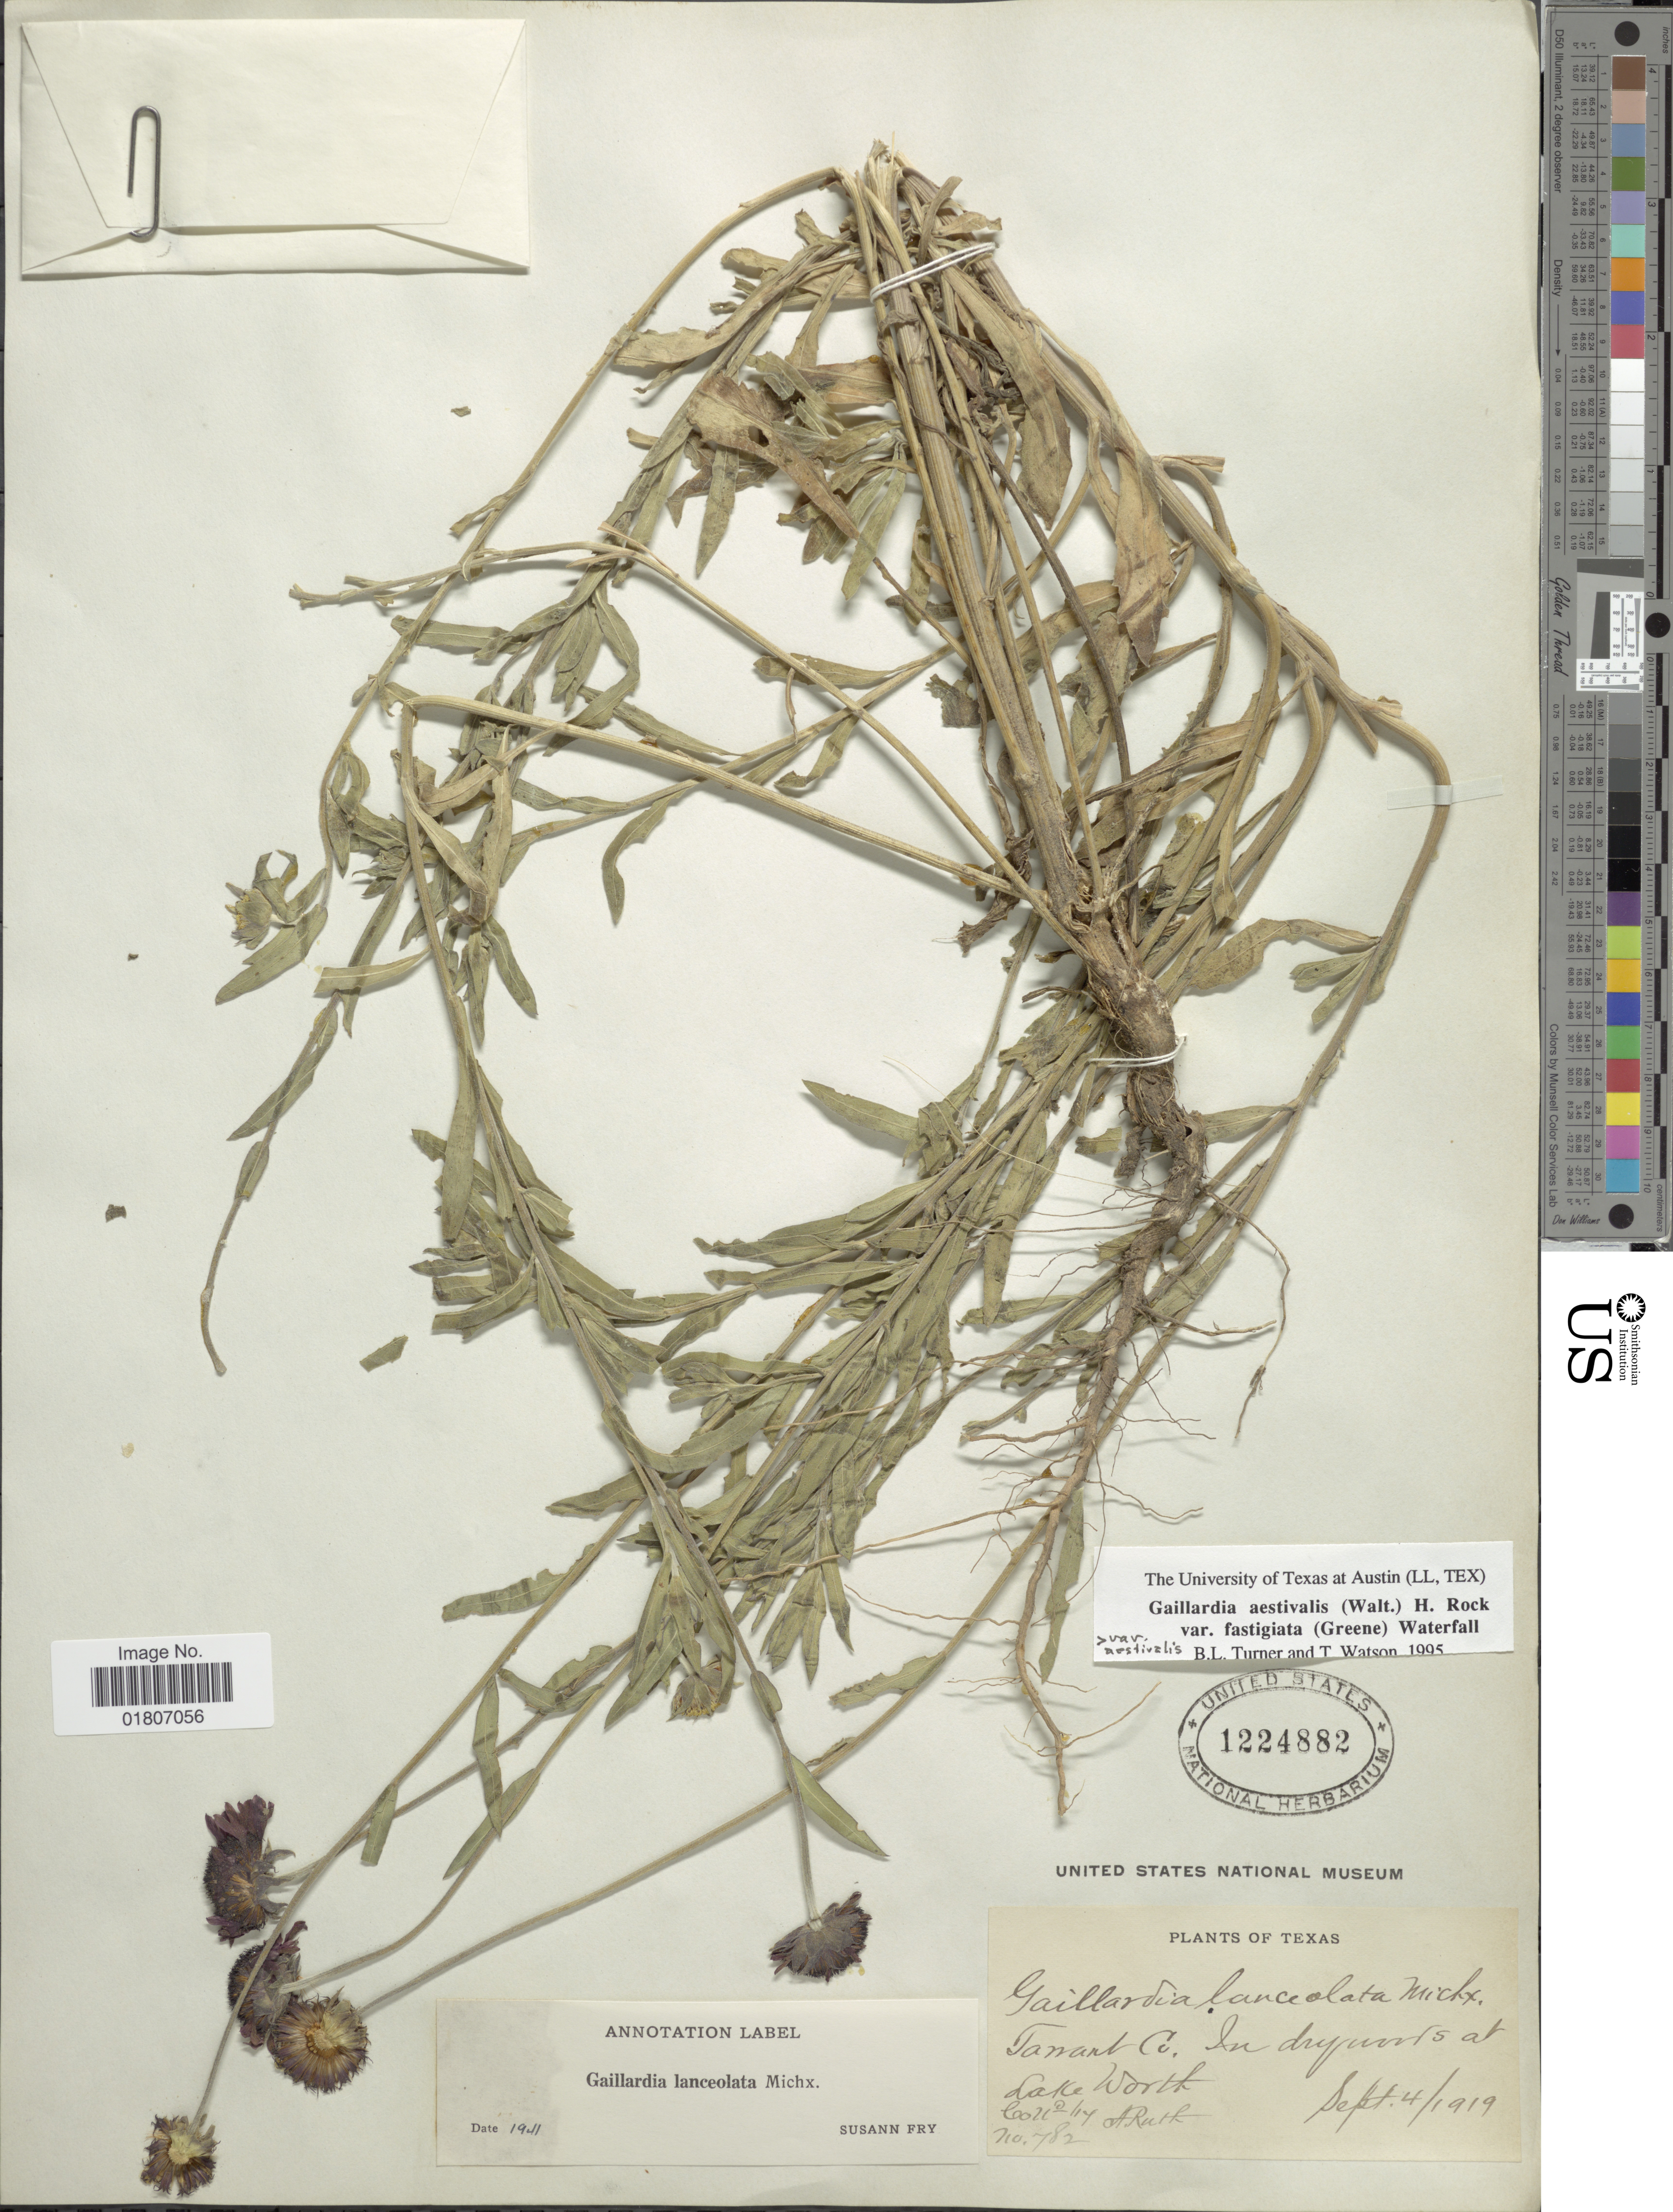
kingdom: Plantae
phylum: Tracheophyta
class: Magnoliopsida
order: Asterales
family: Asteraceae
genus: Gaillardia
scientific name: Gaillardia aestivalis var. fastigiata (indet)?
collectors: A. Ruth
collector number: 782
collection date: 1919-09-04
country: United States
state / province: Texas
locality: Tarrant Co. at Lake Worth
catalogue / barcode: US 1224882